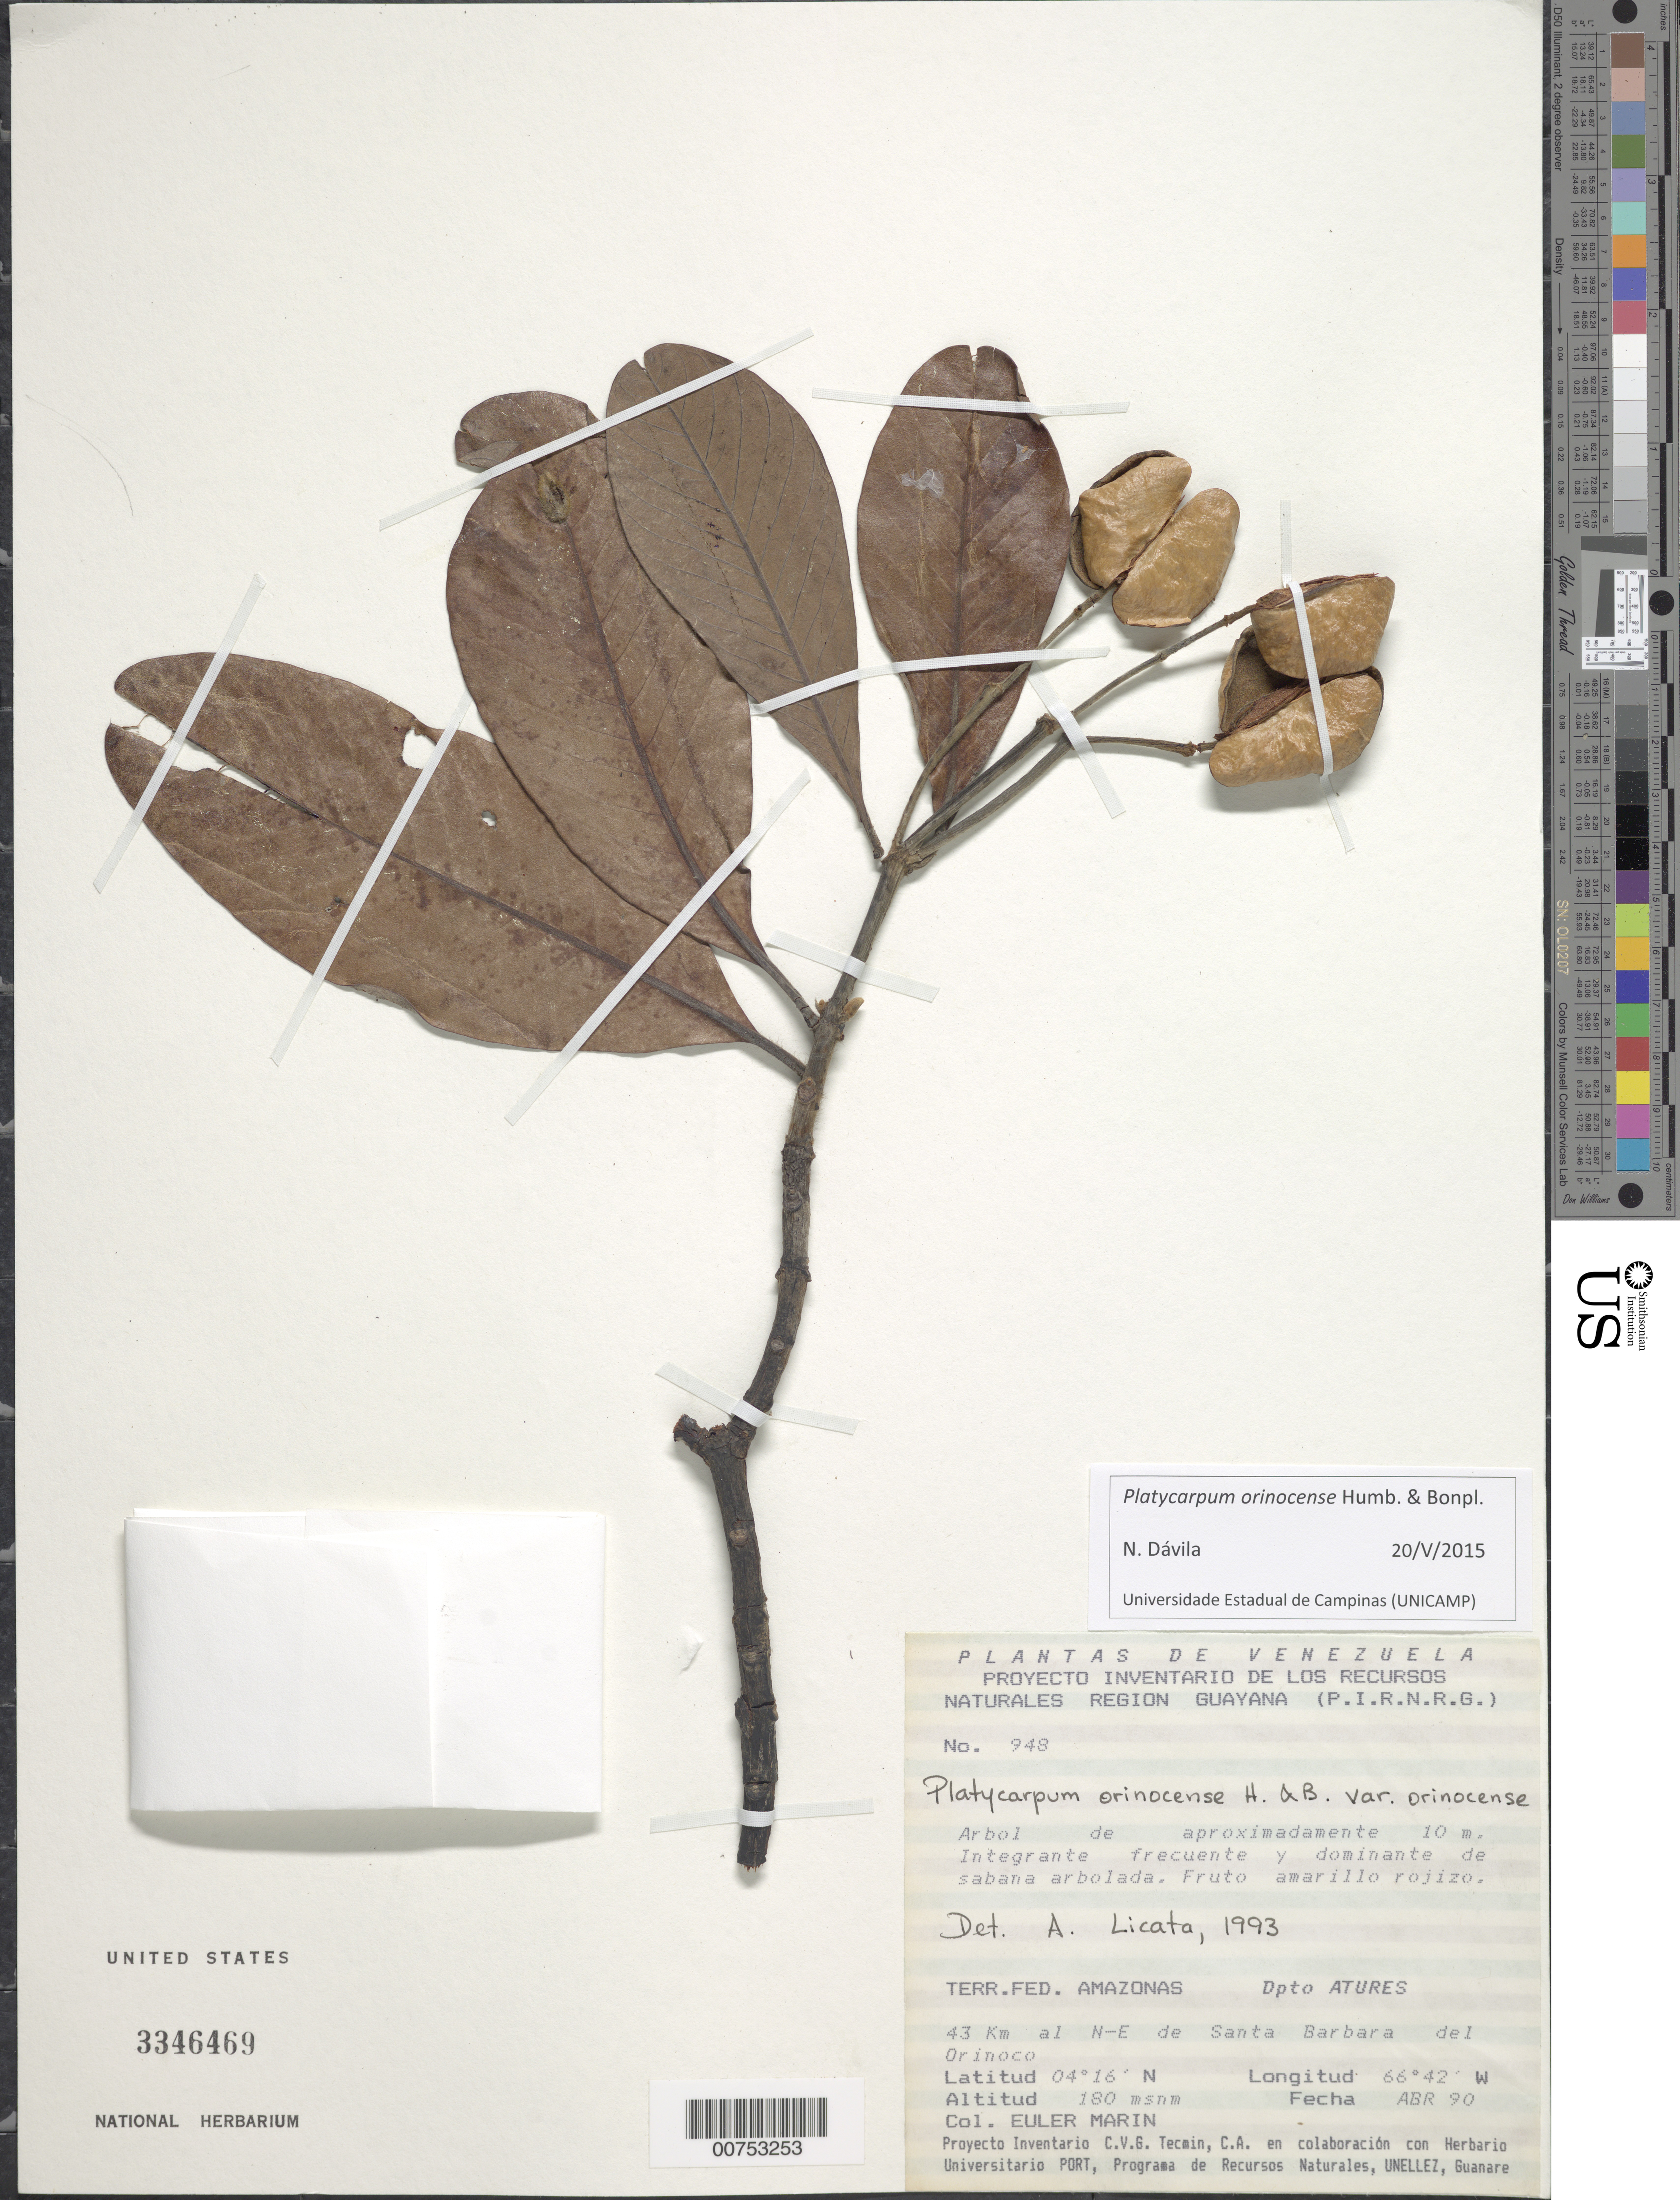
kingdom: Plantae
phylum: Tracheophyta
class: Magnoliopsida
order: Gentianales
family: Rubiaceae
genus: Platycarpum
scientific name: Platycarpum orinocense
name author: Bonpl.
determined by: Davila, N.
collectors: E. Marin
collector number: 948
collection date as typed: Apr-90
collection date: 1990-04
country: Venezuela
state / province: Amazonas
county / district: Atures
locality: Santa Barbara del Orinoco, 43 km al NE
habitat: Sabana arbolada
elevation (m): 180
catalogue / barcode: US 3346469